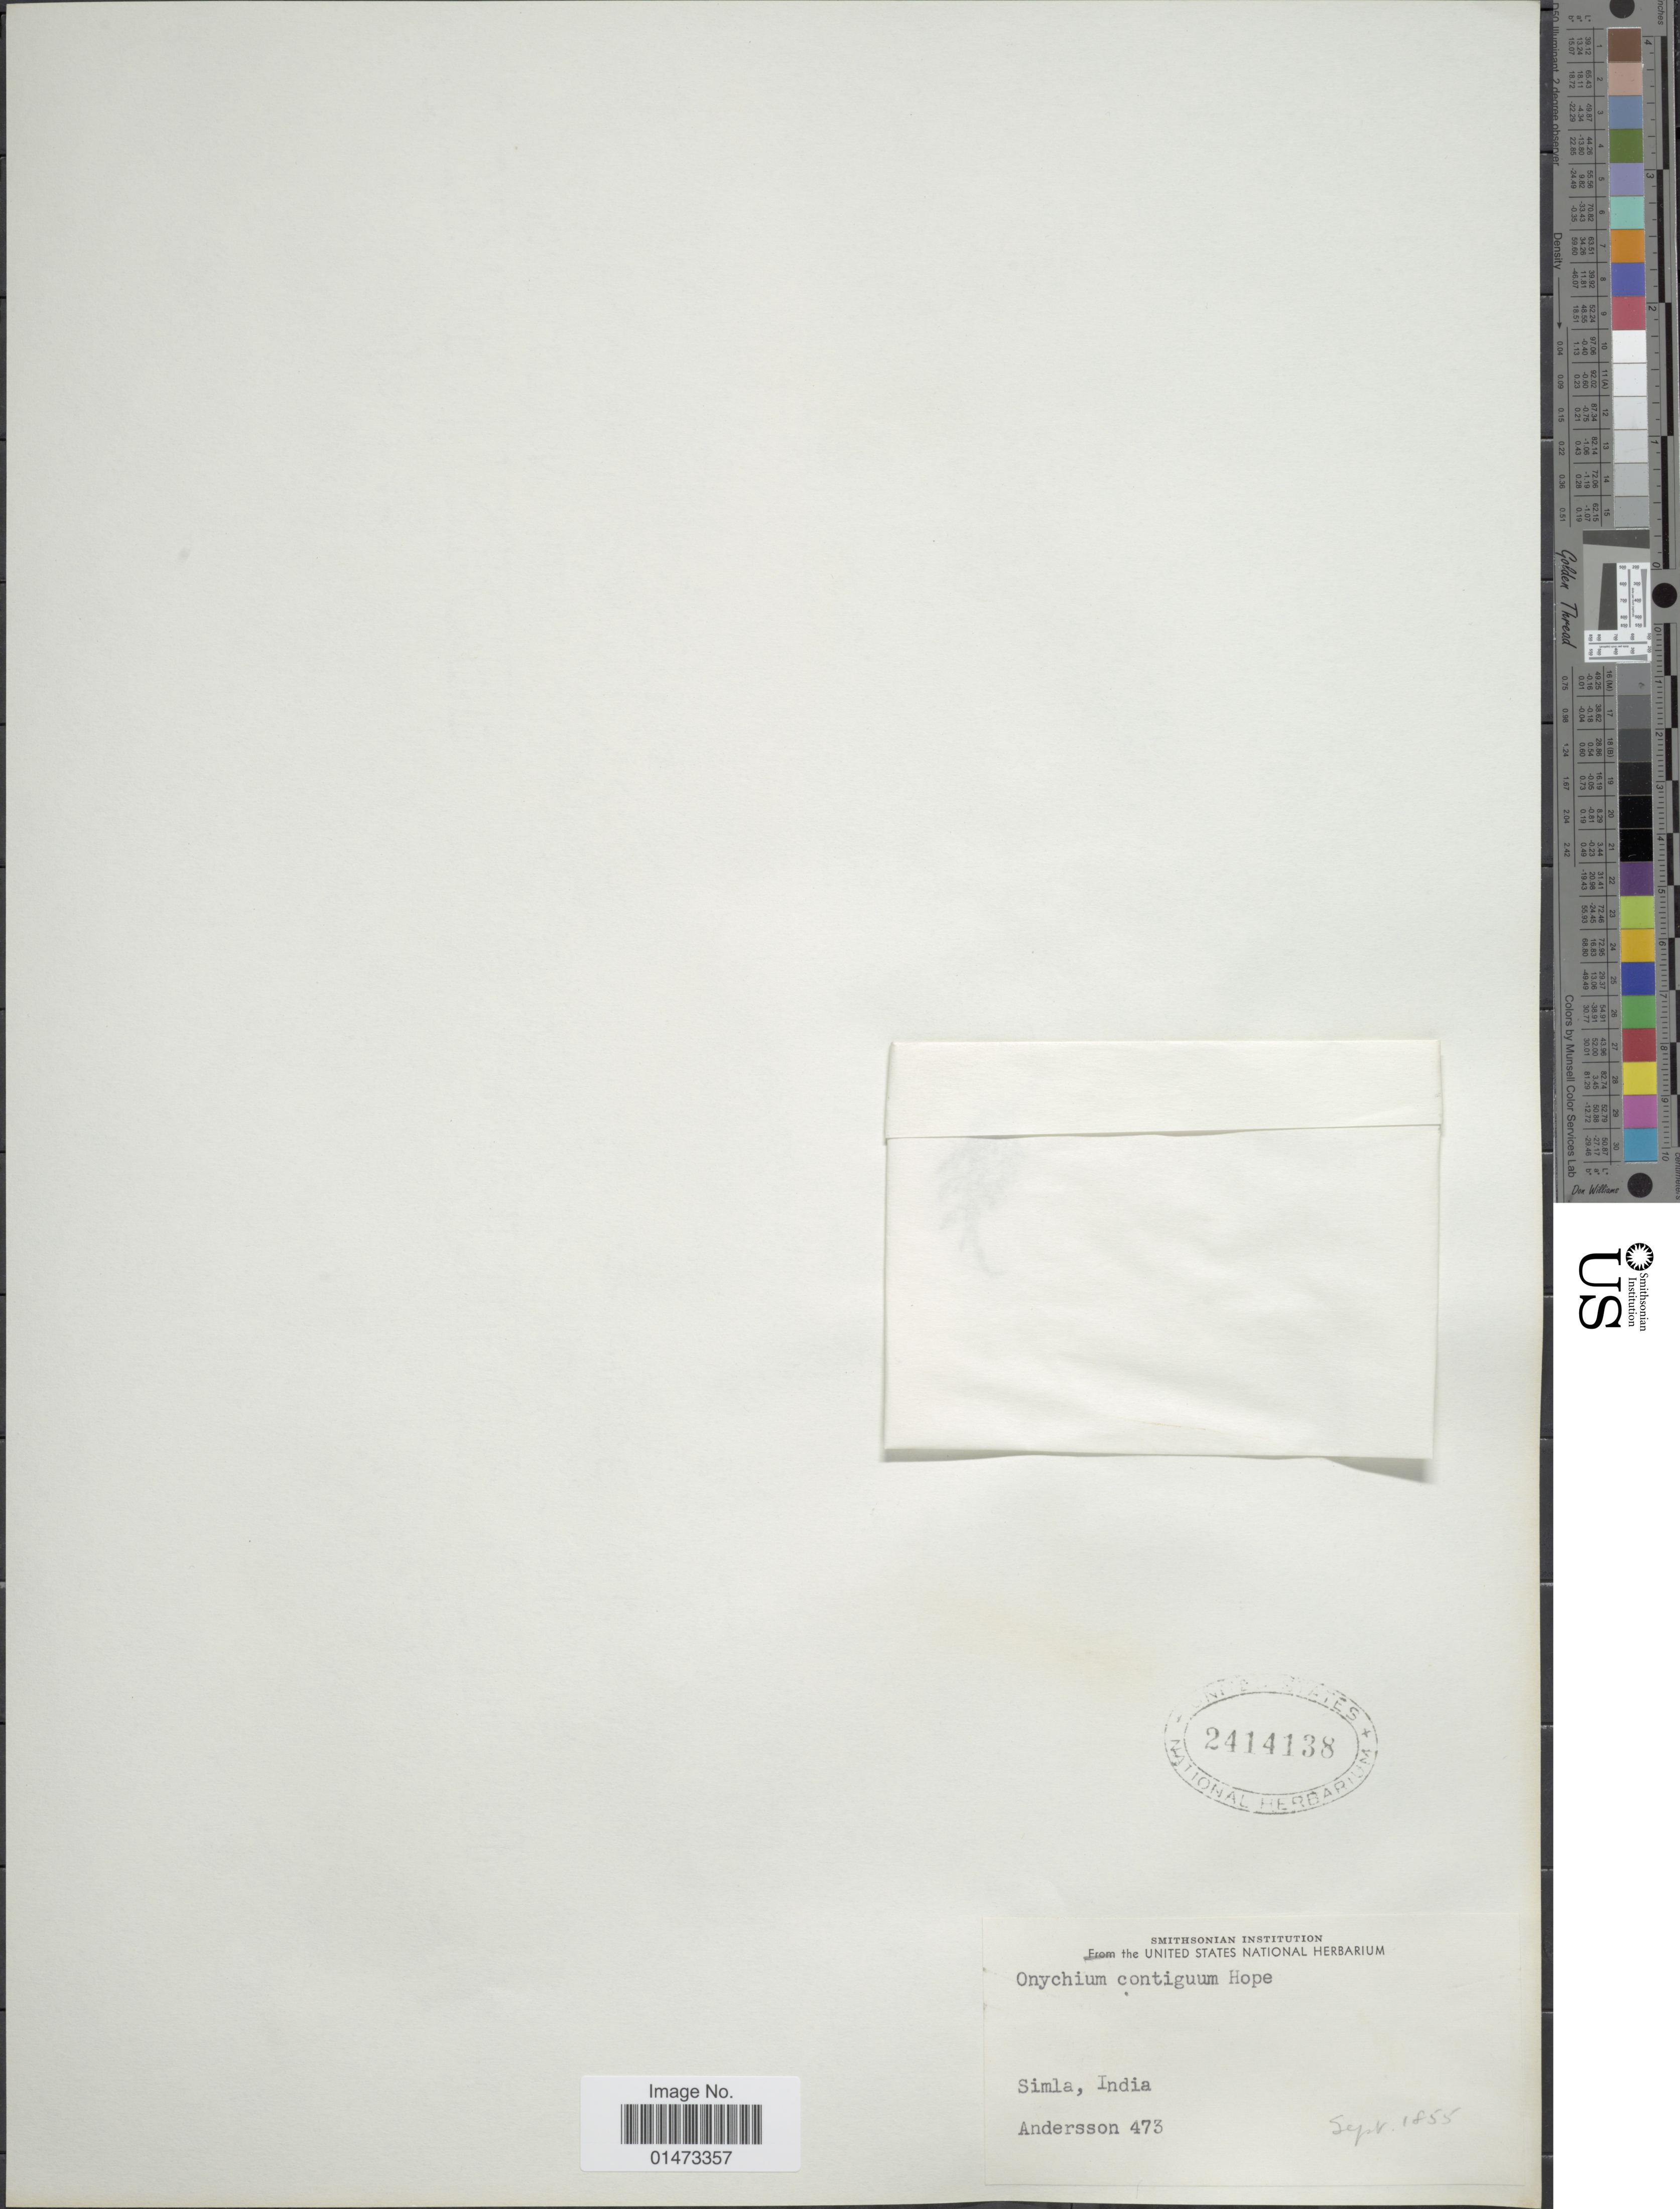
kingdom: Plantae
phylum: Tracheophyta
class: Polypodiopsida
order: Polypodiales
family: Pteridaceae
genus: Onychium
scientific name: Onychium contiguum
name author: Wall. ex C. Hope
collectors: Andersson, --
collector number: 473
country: India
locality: Simla.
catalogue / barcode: US 2414138